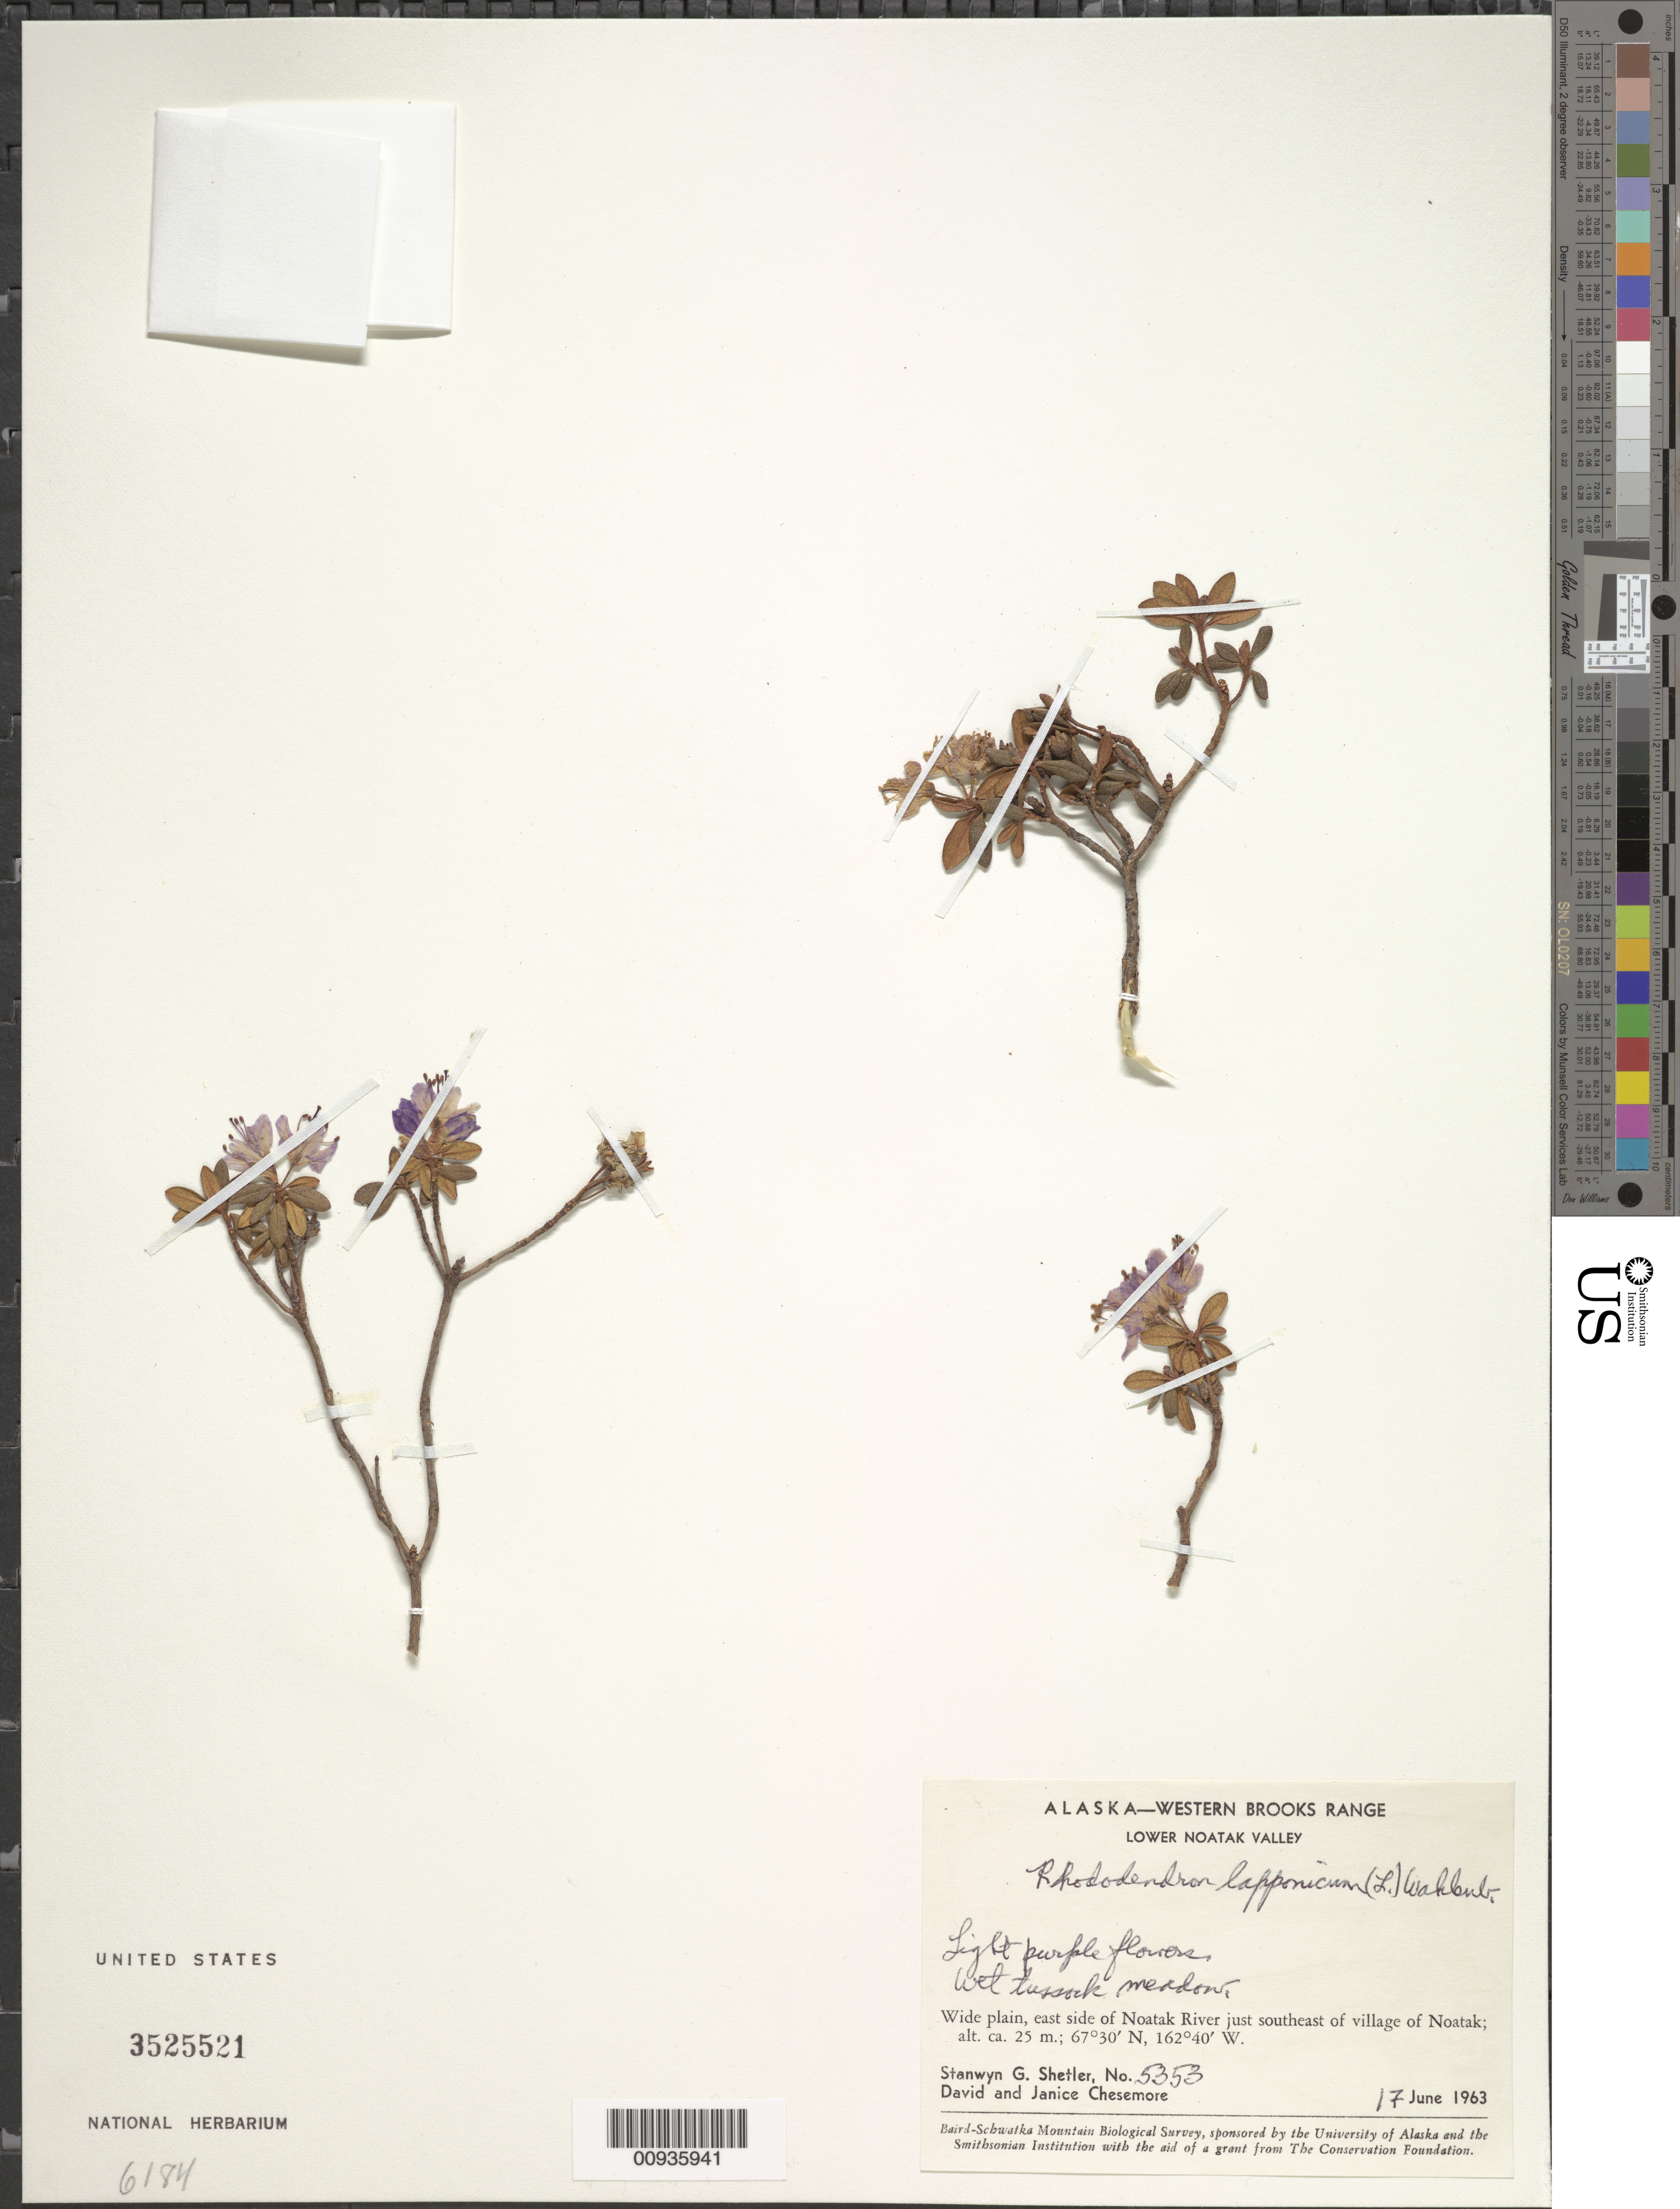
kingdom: Plantae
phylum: Tracheophyta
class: Magnoliopsida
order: Ericales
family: Ericaceae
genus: Rhododendron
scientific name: Rhododendron lapponicum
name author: (L.) Wahlenb.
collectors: S. Shetler, D. Chesemore & J. Chesemore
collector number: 5353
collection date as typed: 17 Jun 1963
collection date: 1963-06-17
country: United States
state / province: Alaska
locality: East side of Noatak River just southeast of village of Noatak. Western Brooks Range, Lower Noatak Valley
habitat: Wide plain. Wet tussock meadow.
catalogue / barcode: US 3525521